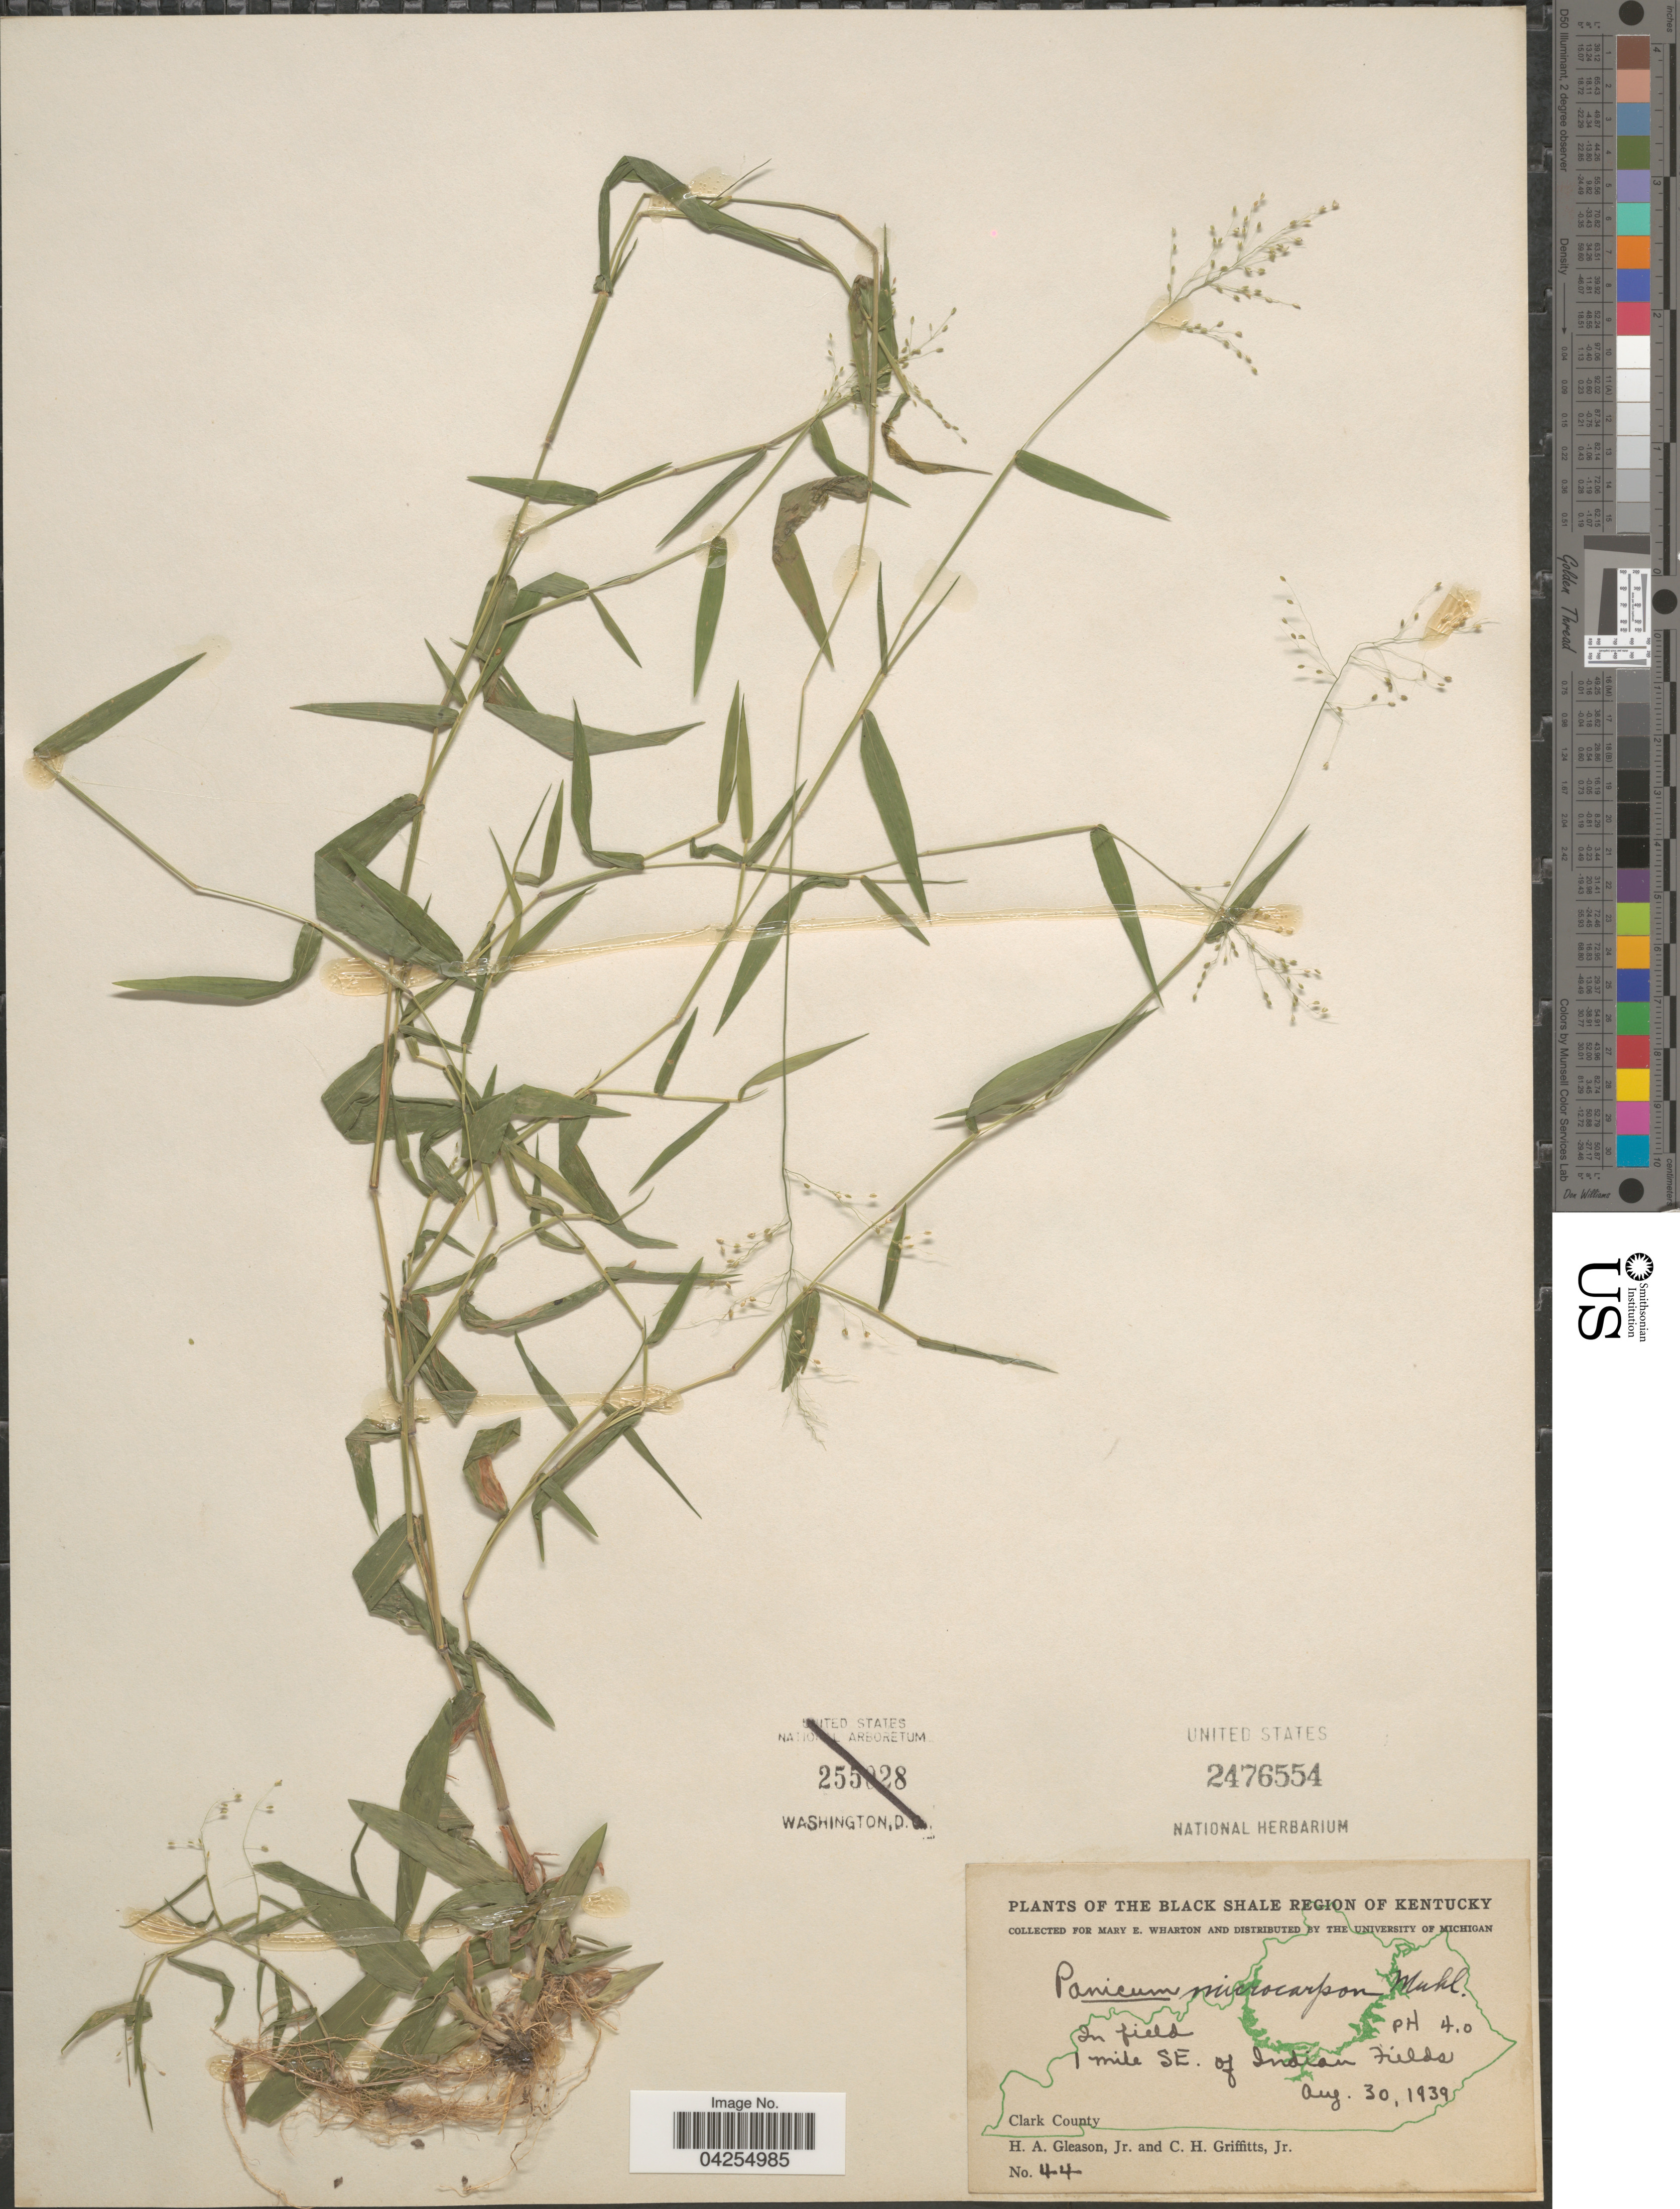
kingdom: Plantae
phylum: Tracheophyta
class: Liliopsida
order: Poales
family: Poaceae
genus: Dichanthelium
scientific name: Dichanthelium dichotomum var. dichotomum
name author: (L.) Gould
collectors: H. A. Gleason & C. Griffitts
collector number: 44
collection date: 1939-08-30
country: United States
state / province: Kentucky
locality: Black Shale Region of Kentucky. In field pH 4.0 1 mile SE. of Indian Fields. Clark County.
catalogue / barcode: US 2476554